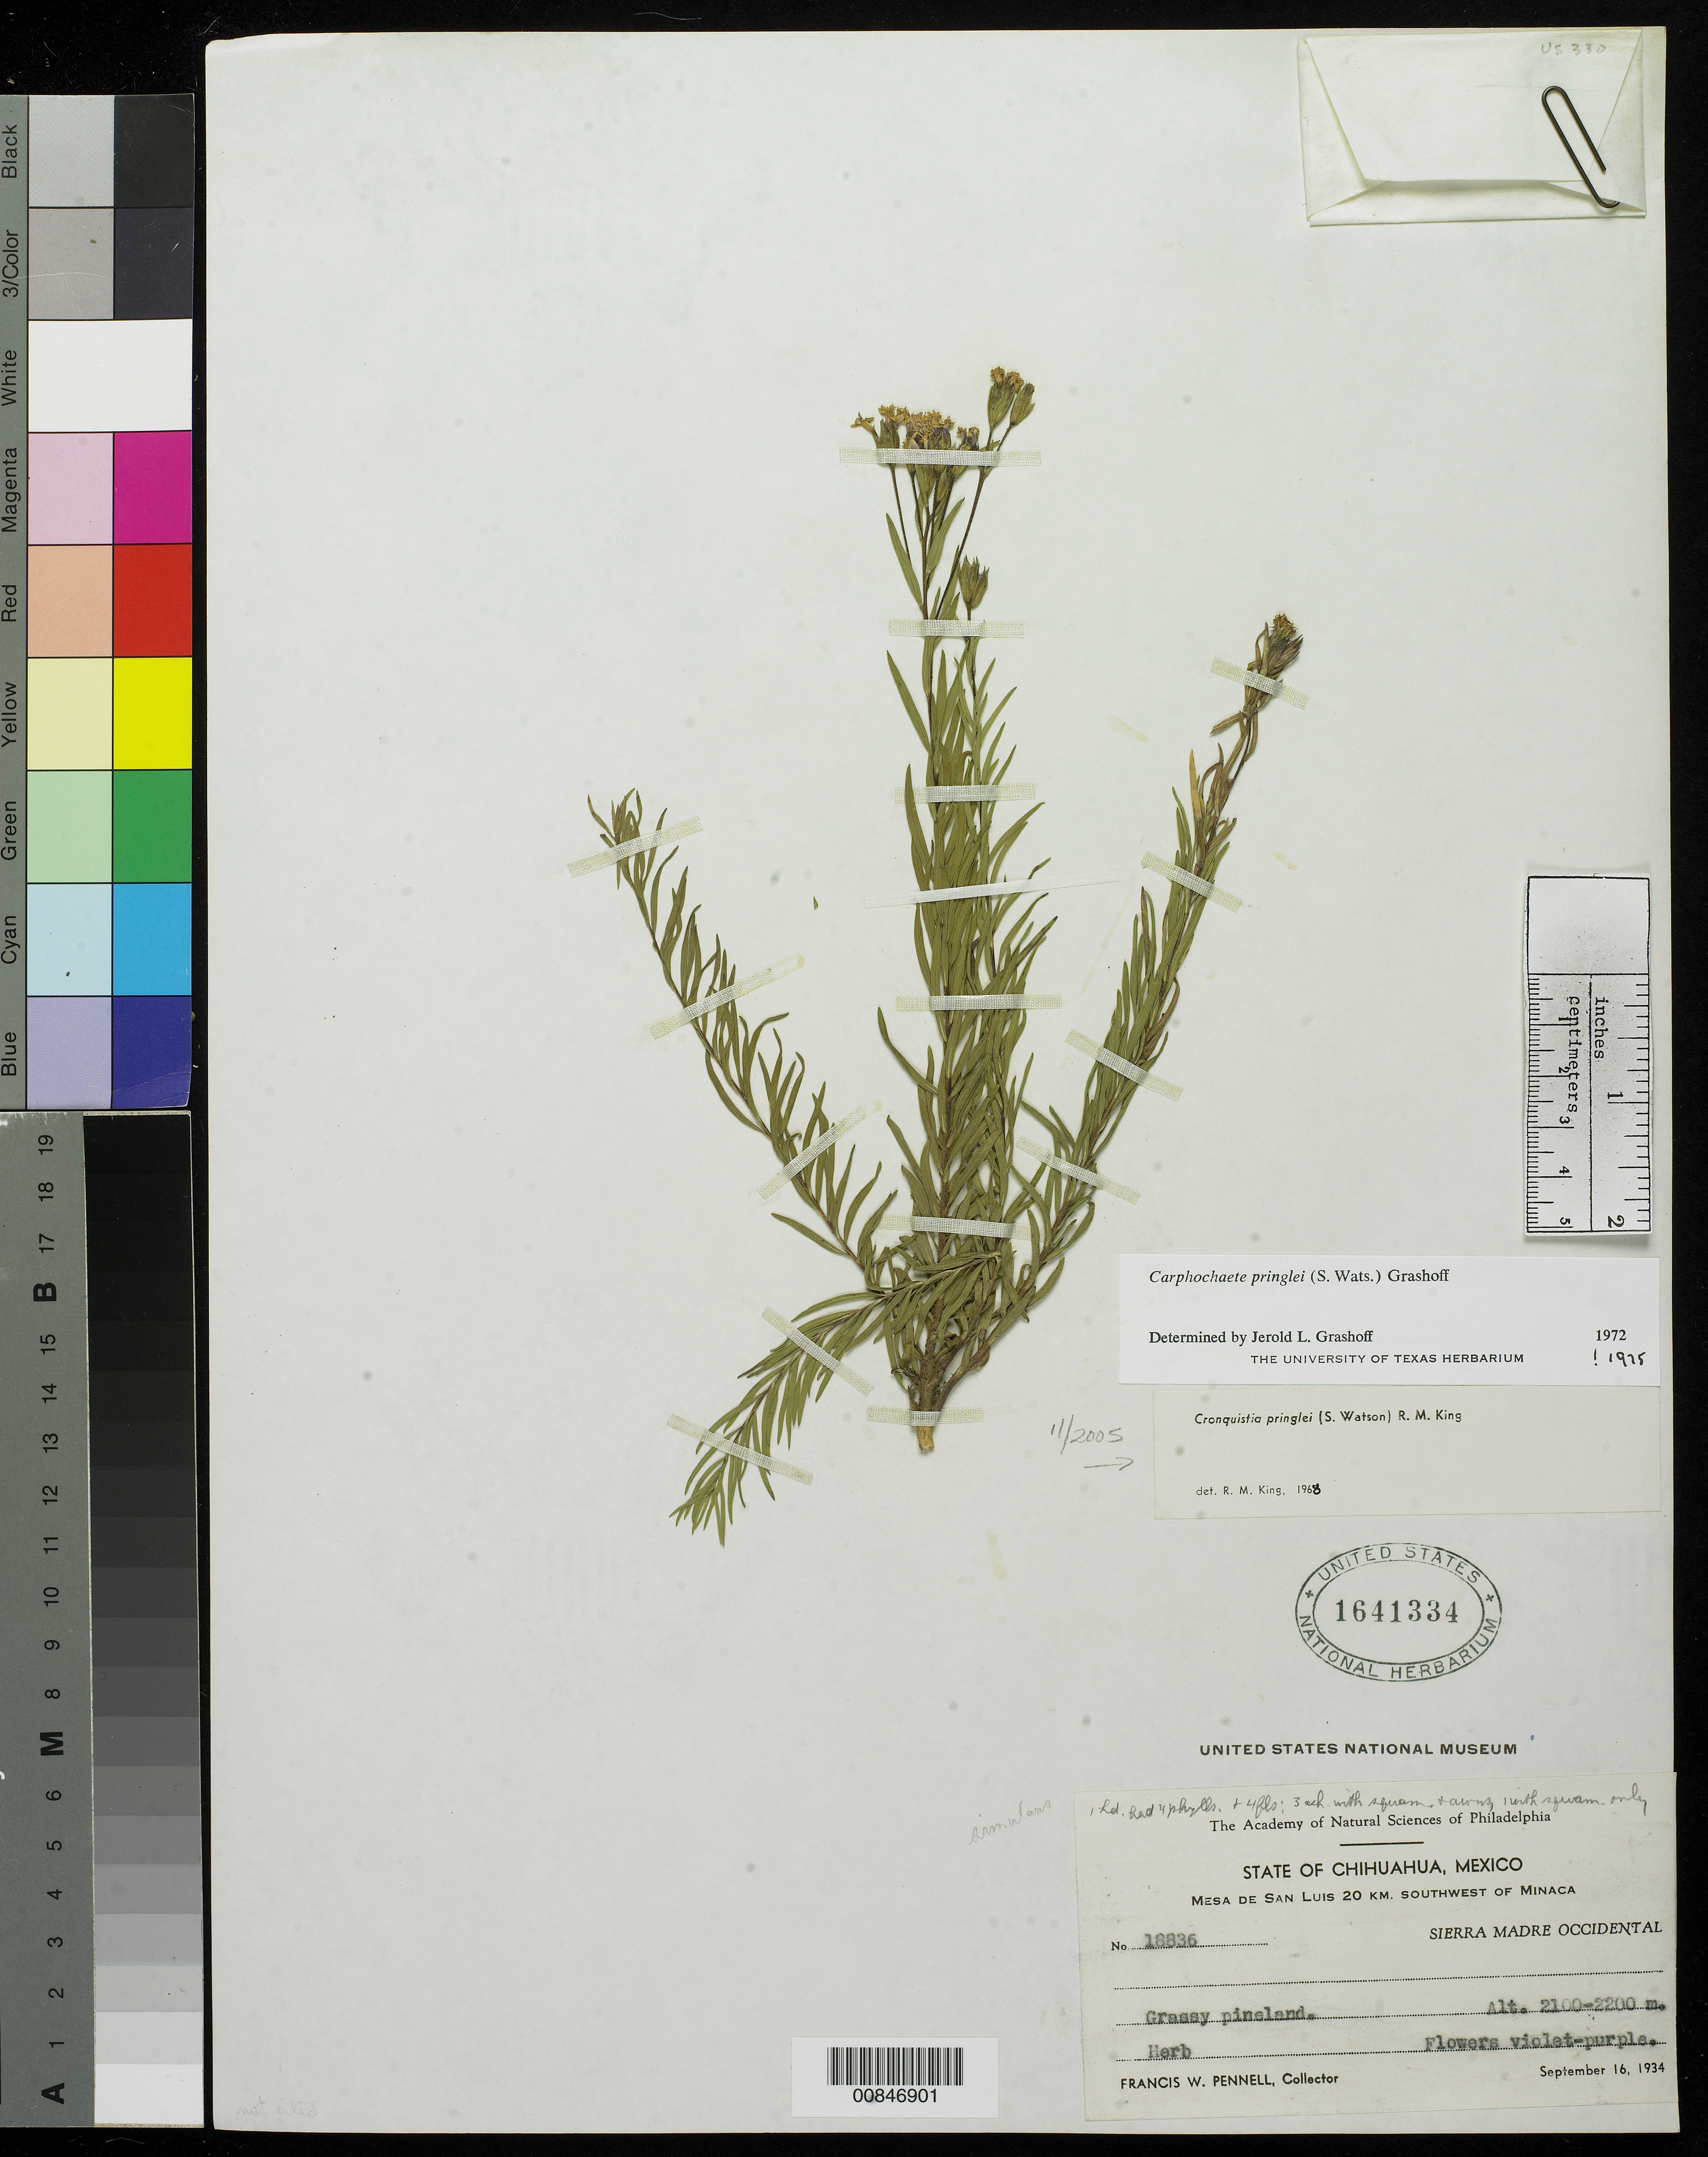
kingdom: Plantae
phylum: Tracheophyta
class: Magnoliopsida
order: Asterales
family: Asteraceae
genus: Cronquistia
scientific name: Cronquistia pringlei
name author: (S. Watson) R.M. King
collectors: F. W. Pennell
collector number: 18836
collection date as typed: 16 Sep 1934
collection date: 1934-09-16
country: Mexico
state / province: Chihuahua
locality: Mesa de San Luis 20 km. southwest of Miñaca. Sierra Madre Occidental, Chihuahua.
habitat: Grassy pineland.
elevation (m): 2200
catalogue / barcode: US 1641334